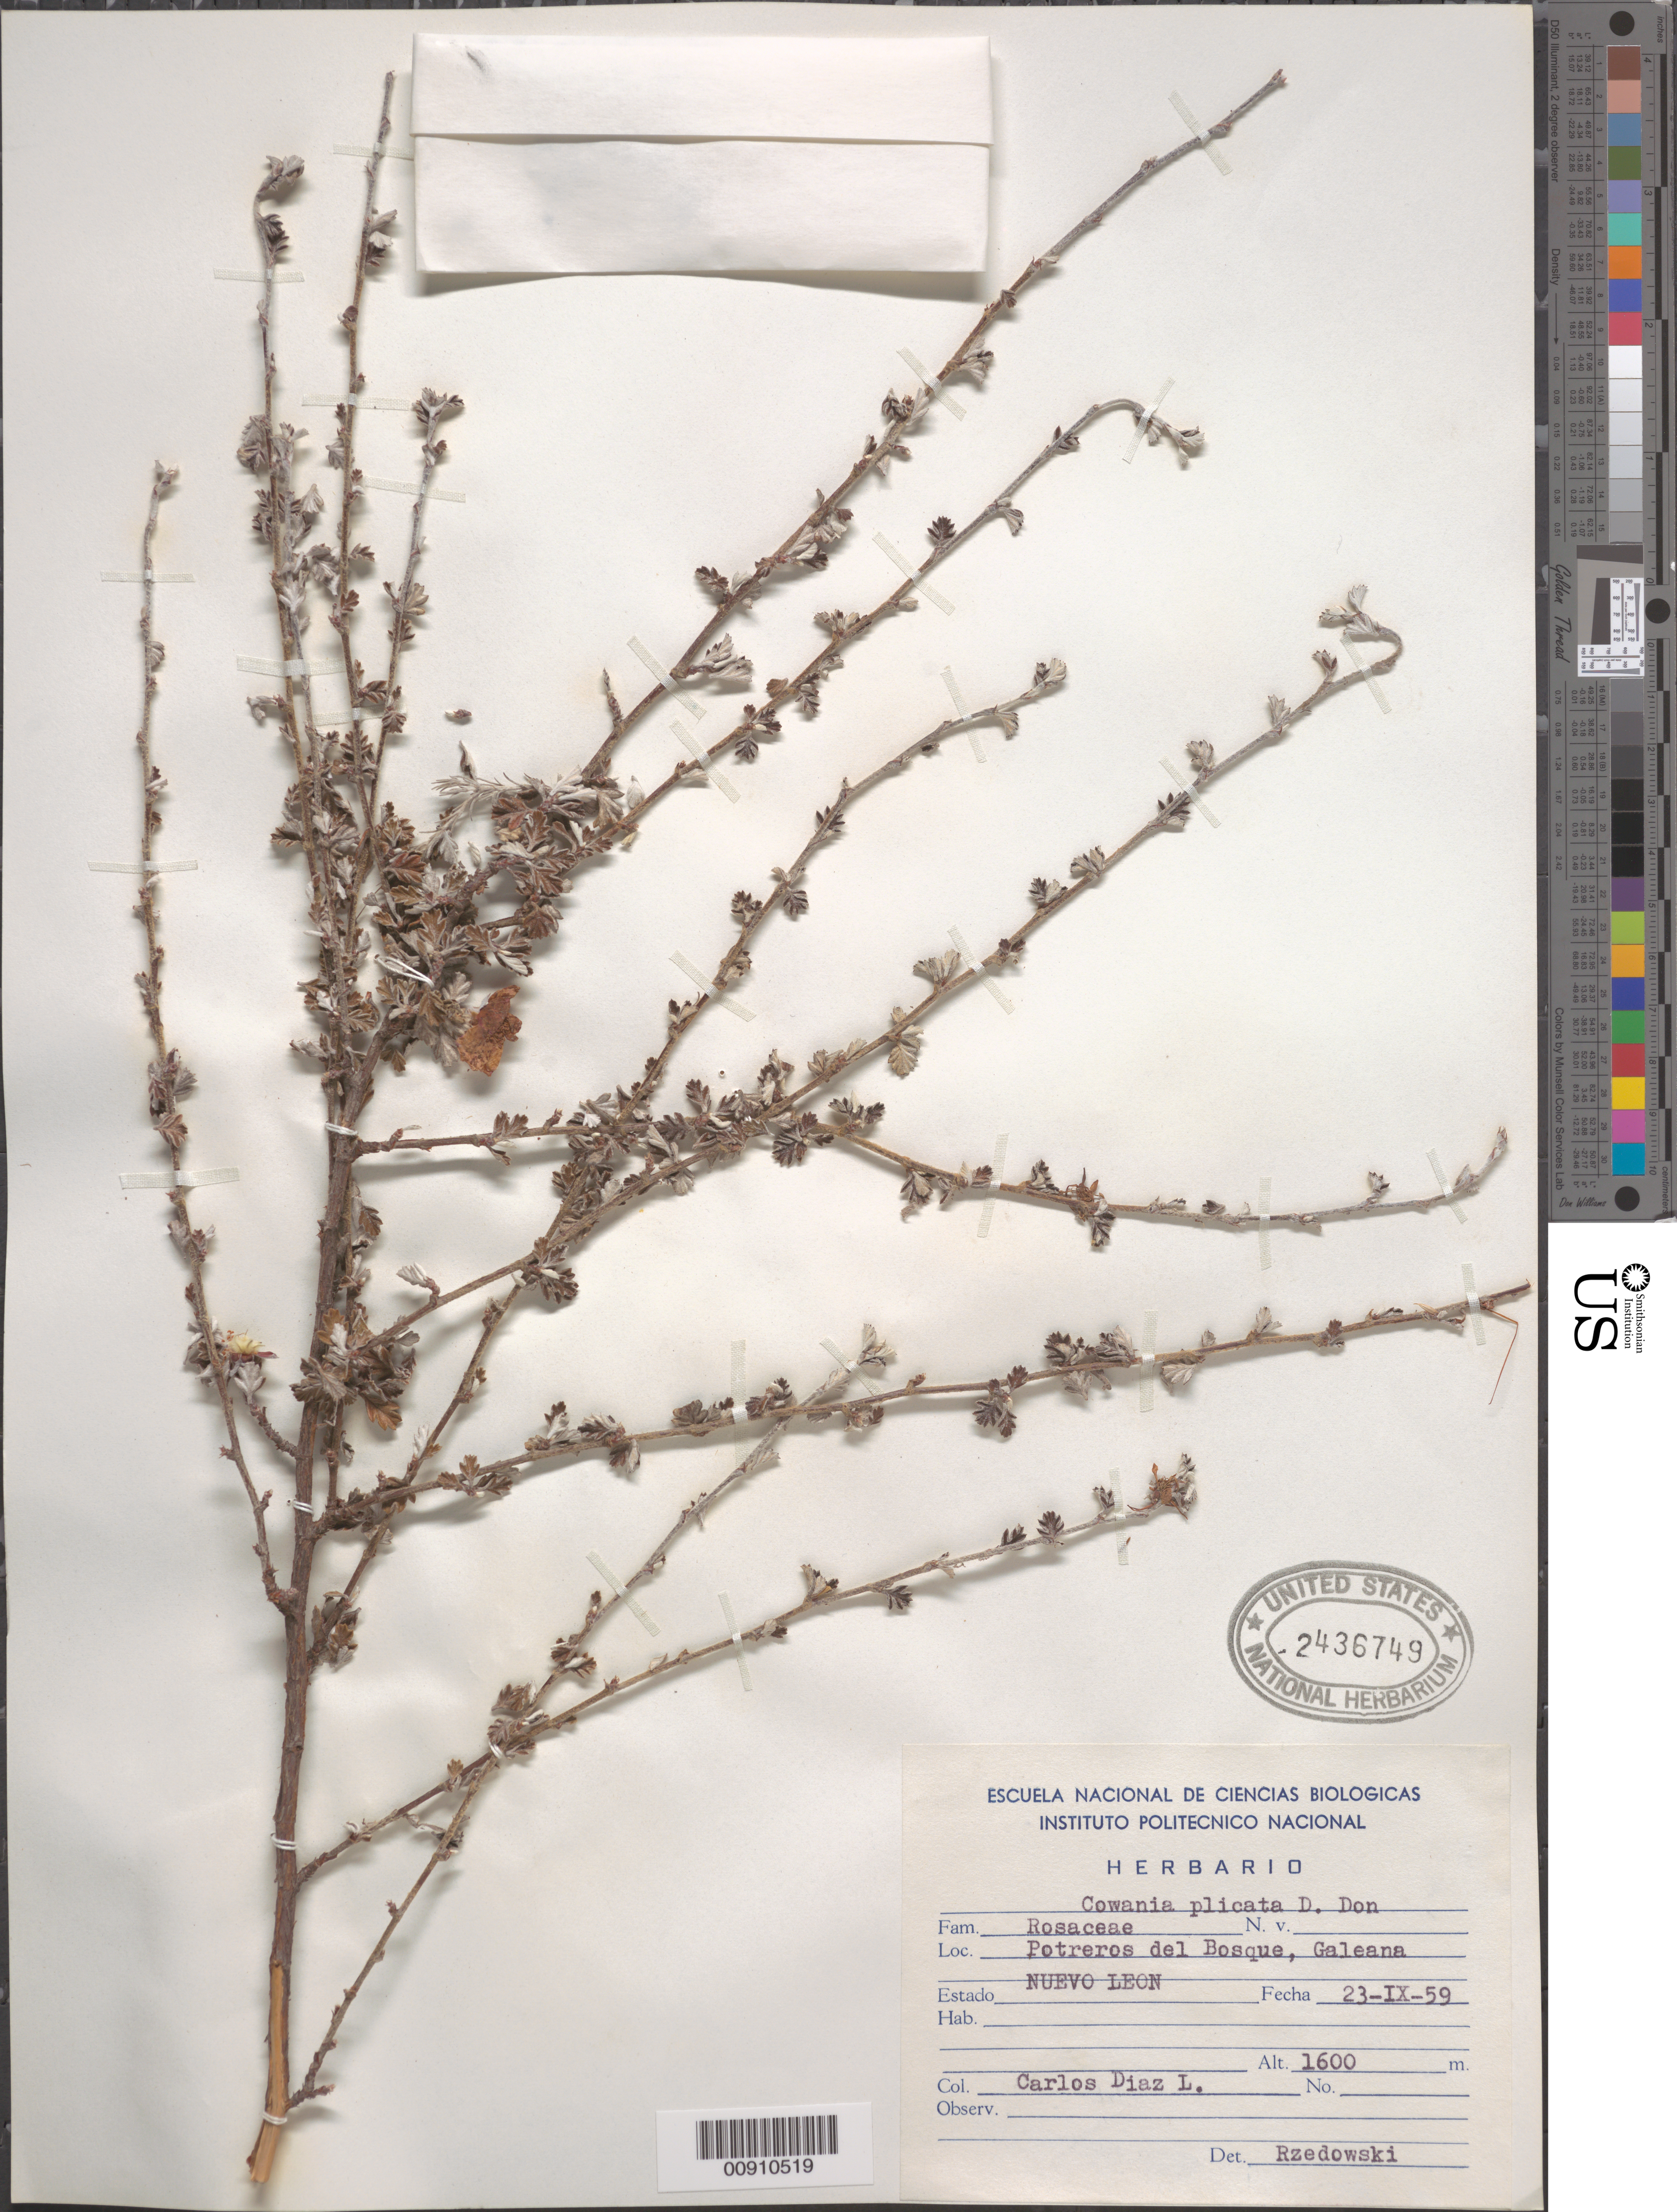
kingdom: Plantae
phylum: Tracheophyta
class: Magnoliopsida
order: Rosales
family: Rosaceae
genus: Purshia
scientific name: Purshia plicata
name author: (D. Don) Henrickson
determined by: Strong, Mark T., (BOT), Smithsonian Institution - National Museum of Natural History (UNITED STATES)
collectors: Diaz L., C.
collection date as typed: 23 Sep 1959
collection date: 1959-09-23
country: Mexico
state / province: Nuevo León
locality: Potreros del Bosque, Galeana, Estado Nuevo León.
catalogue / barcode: US 2436749